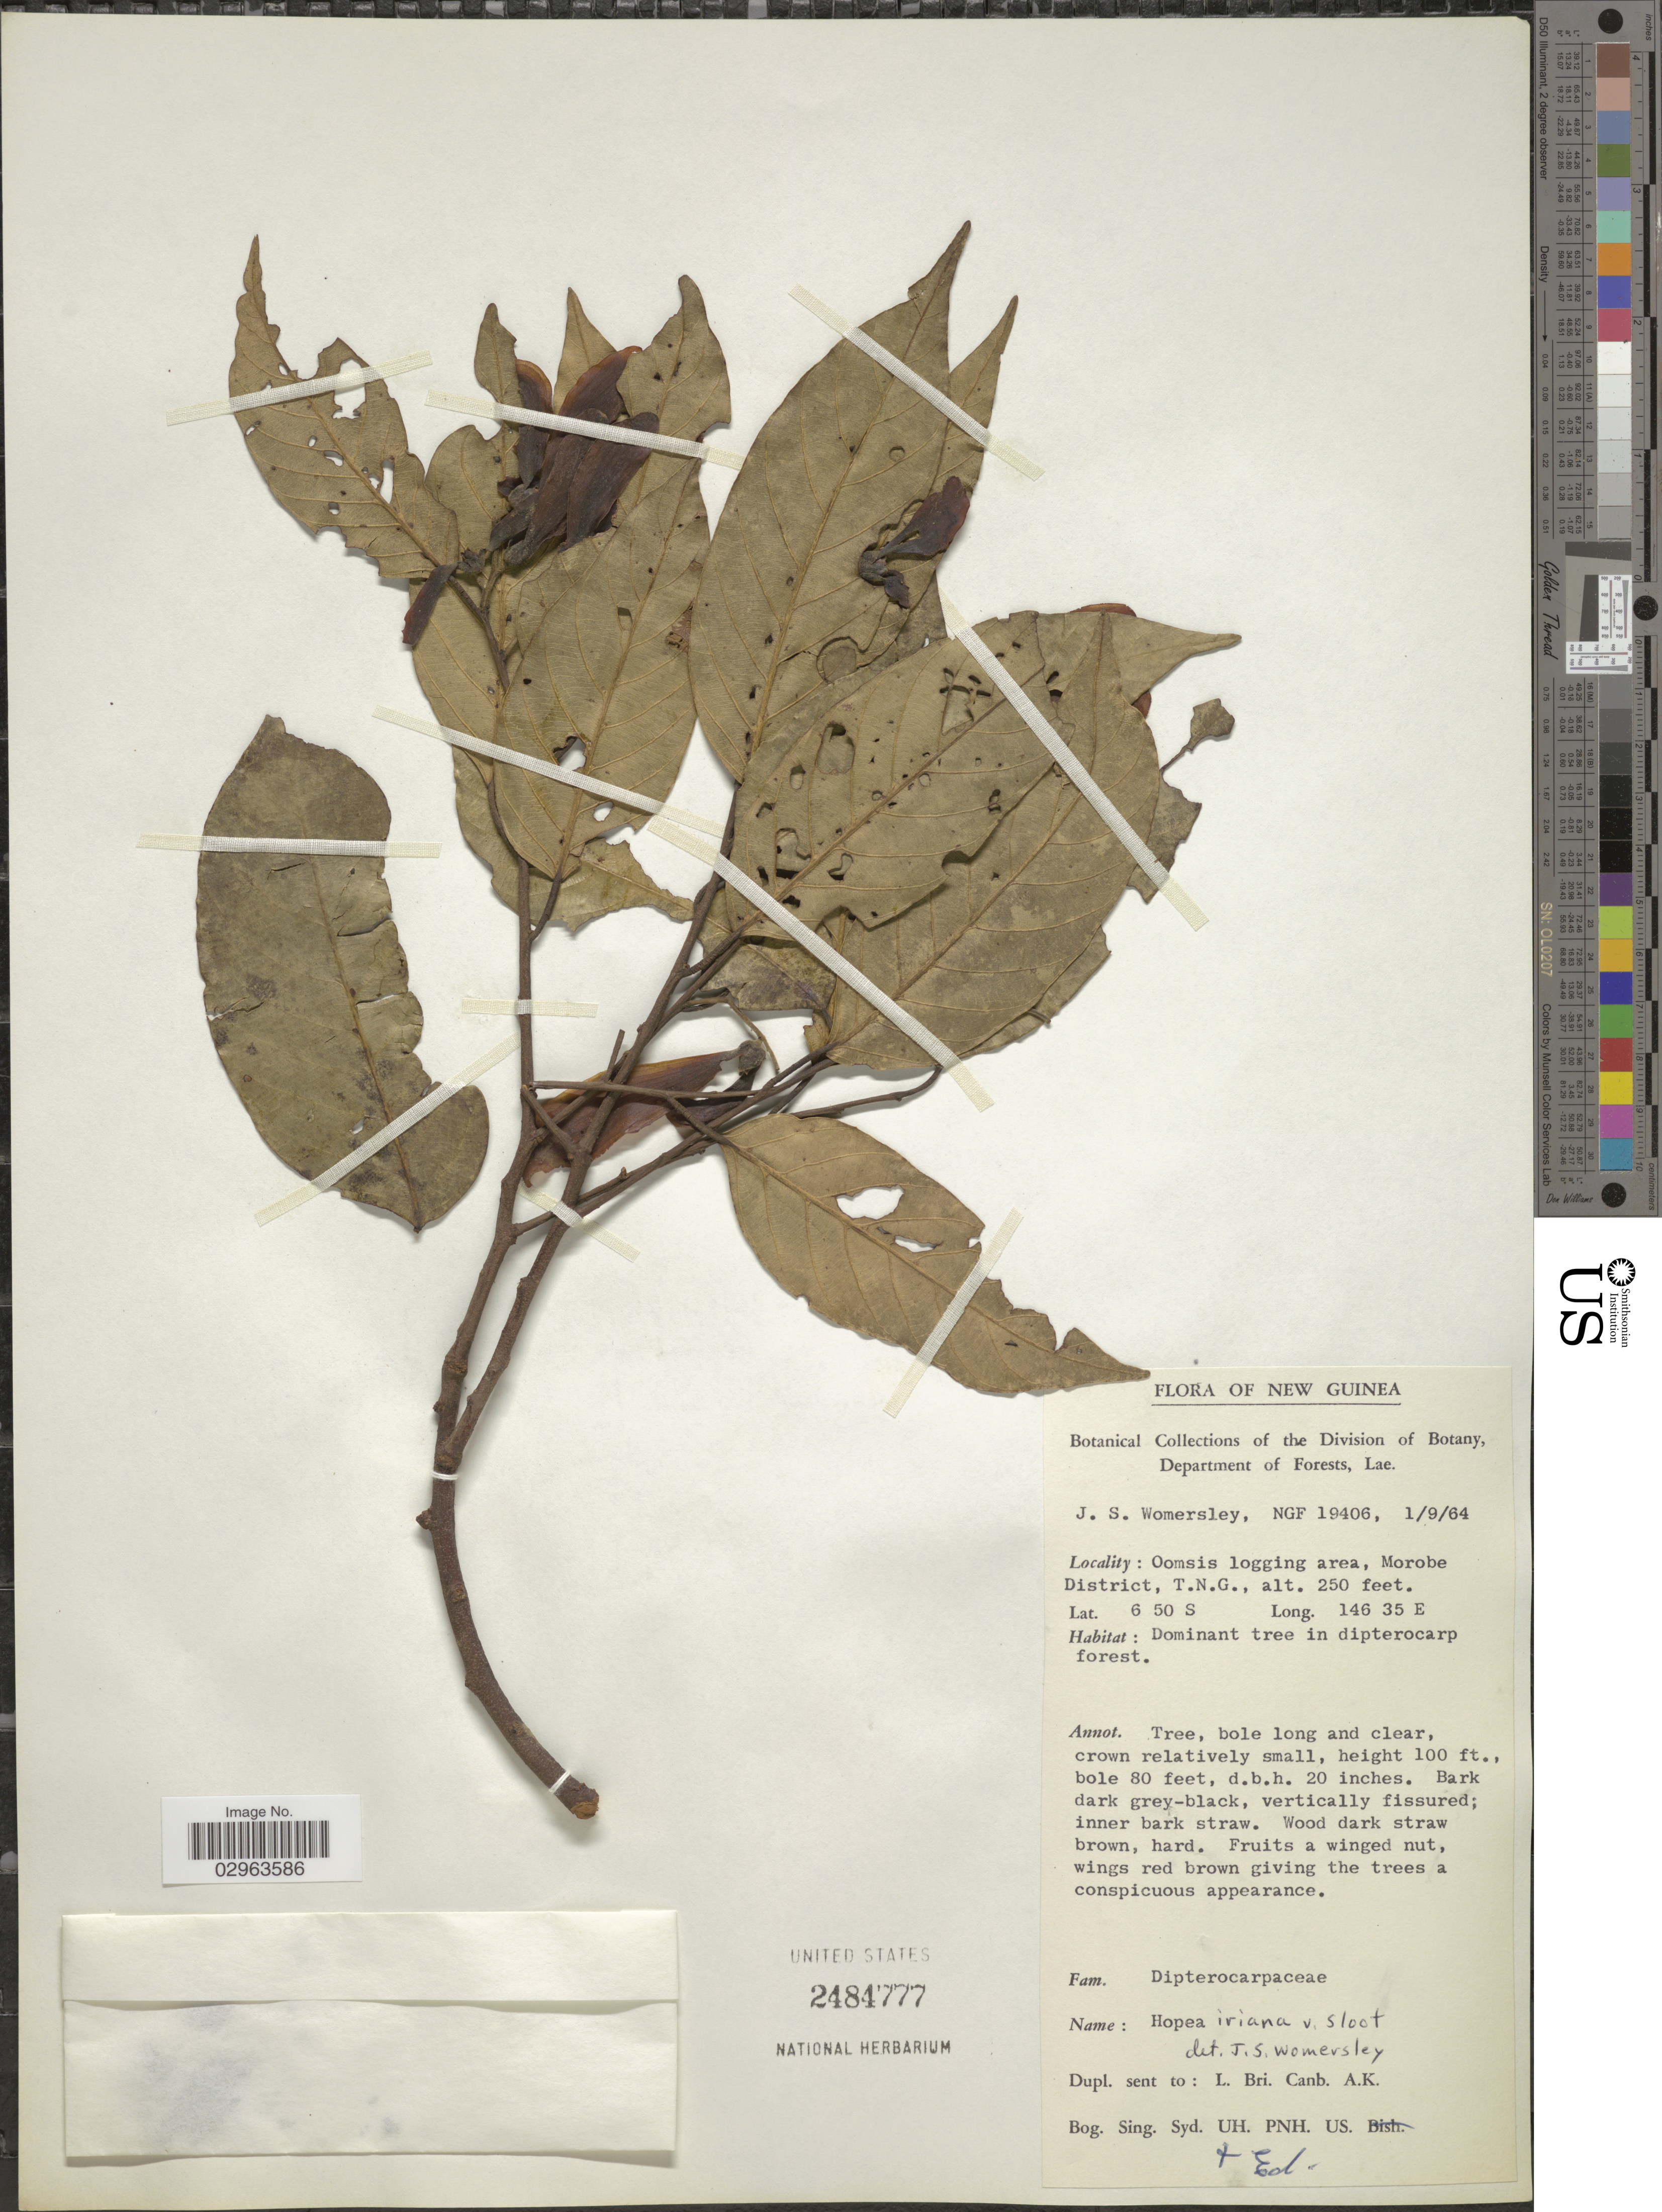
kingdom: Plantae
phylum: Tracheophyta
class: Magnoliopsida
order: Malvales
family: Dipterocarpaceae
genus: Hopea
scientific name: Hopea iriana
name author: Slooten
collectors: J. S. Womersley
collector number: NGF19406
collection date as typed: Transcribed d/m/y: 1/9/64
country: Papua New Guinea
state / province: Morobe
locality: New Guinea. Oomsis logging area, Morobe District, T.N.G.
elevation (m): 76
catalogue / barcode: US 2484777